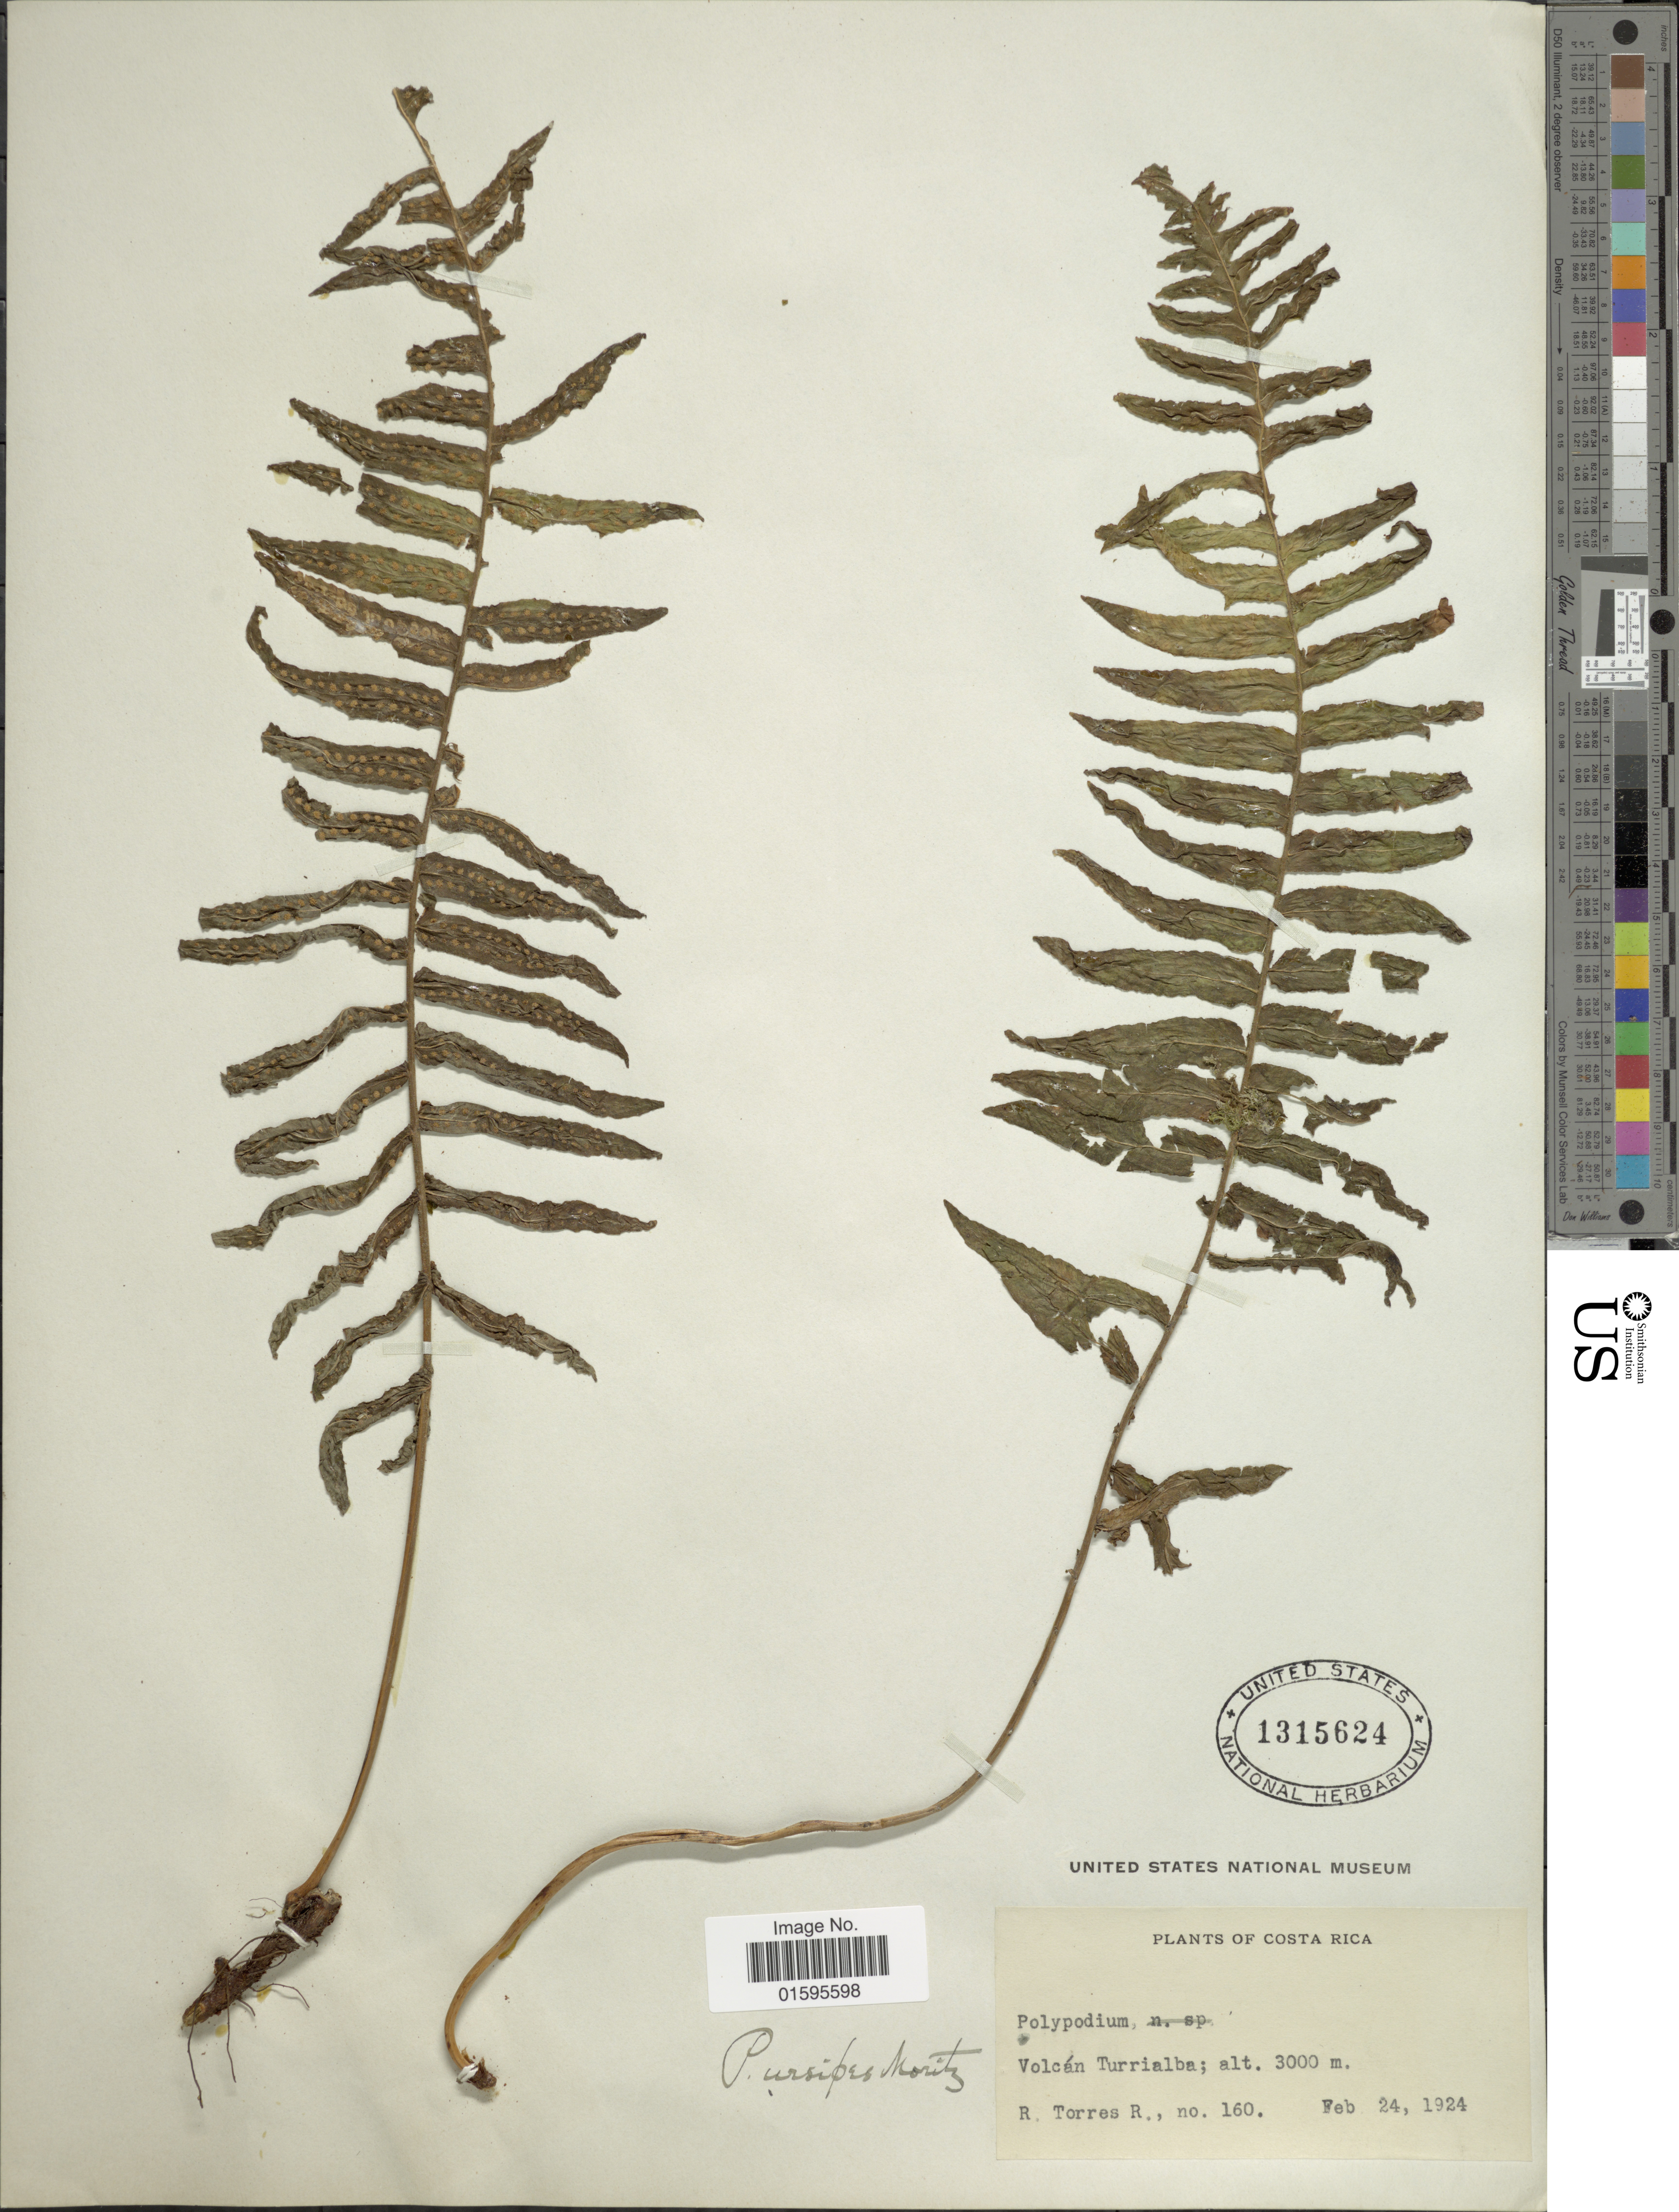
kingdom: Plantae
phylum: Tracheophyta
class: Polypodiopsida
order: Polypodiales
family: Polypodiaceae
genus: Polypodium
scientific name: Polypodium ursipes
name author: Moritz ex C. Chr.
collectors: R. Torres R.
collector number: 160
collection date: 1924-02-24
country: Costa Rica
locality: Volcan Turrialba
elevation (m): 3000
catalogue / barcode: US 1315624